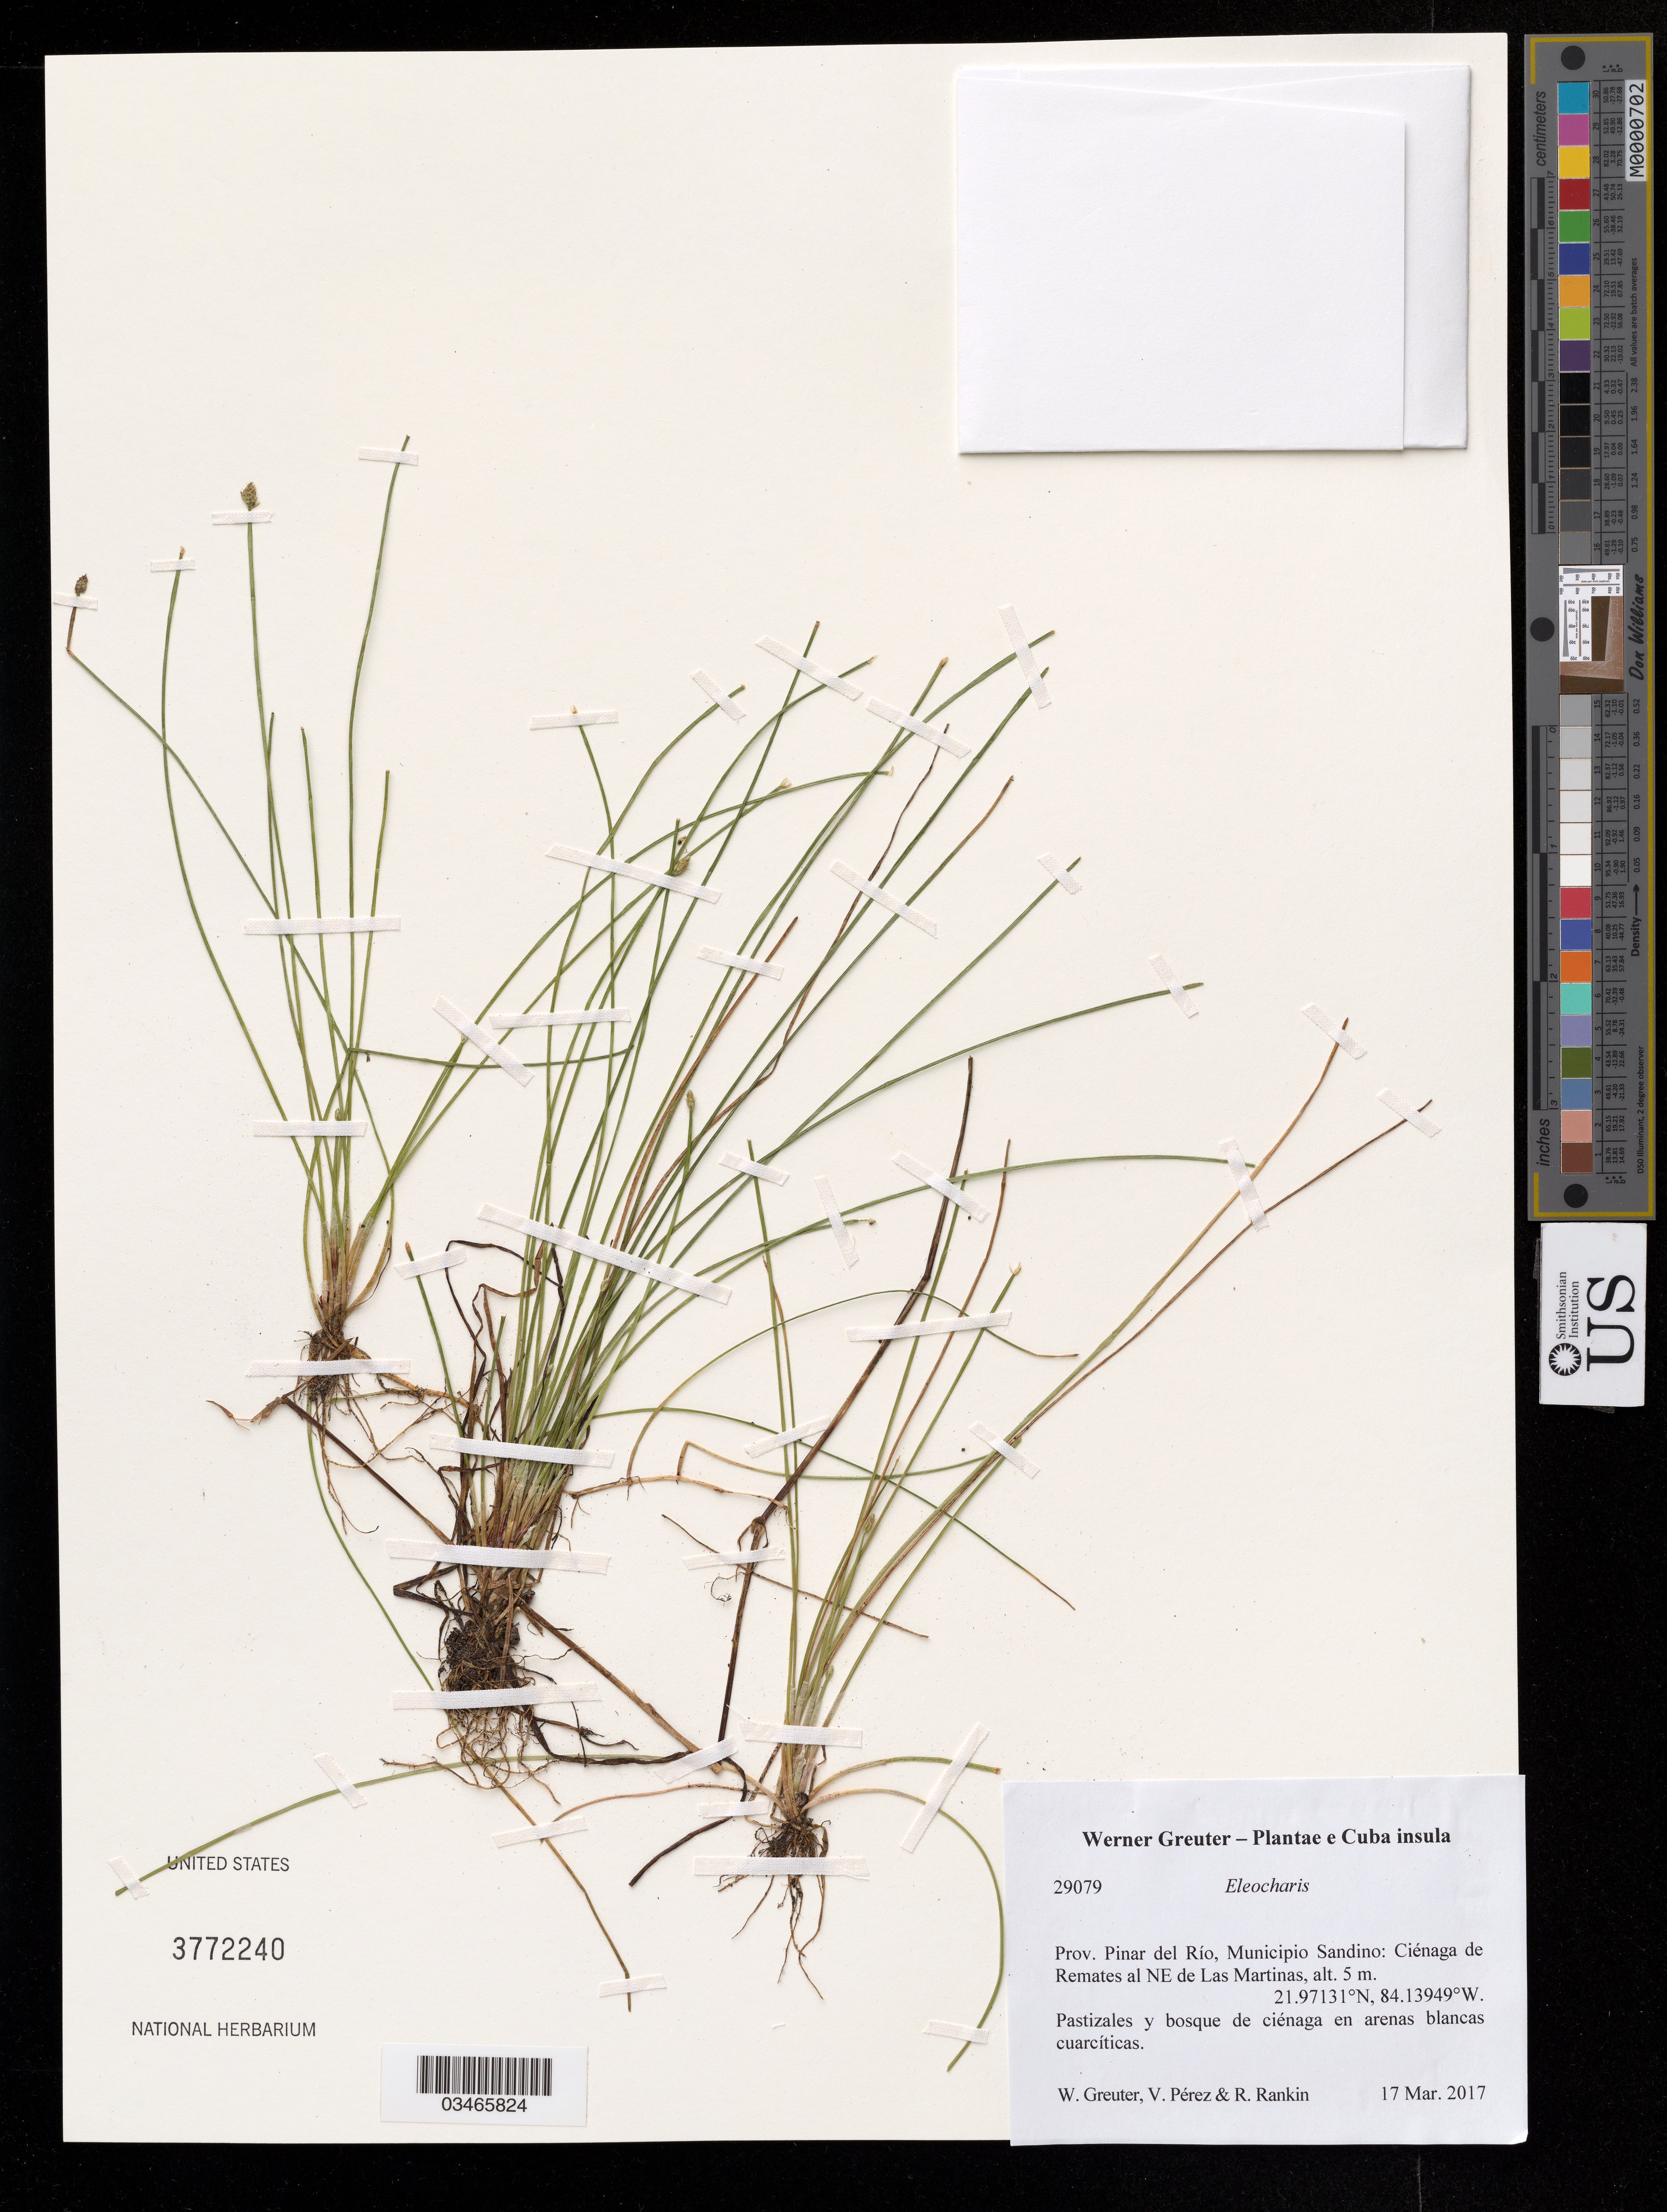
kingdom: Plantae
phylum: Tracheophyta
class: Liliopsida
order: Poales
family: Cyperaceae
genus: Eleocharis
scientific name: Eleocharis sp.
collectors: W. Greuter, V. Perez & R. Rankin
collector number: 29079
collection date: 2017-03-17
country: Cuba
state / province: Pinar del Río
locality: Municipio Sandino: Ciénaga de Remates al NE de Las Martinas.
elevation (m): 5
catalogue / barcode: US 3772240